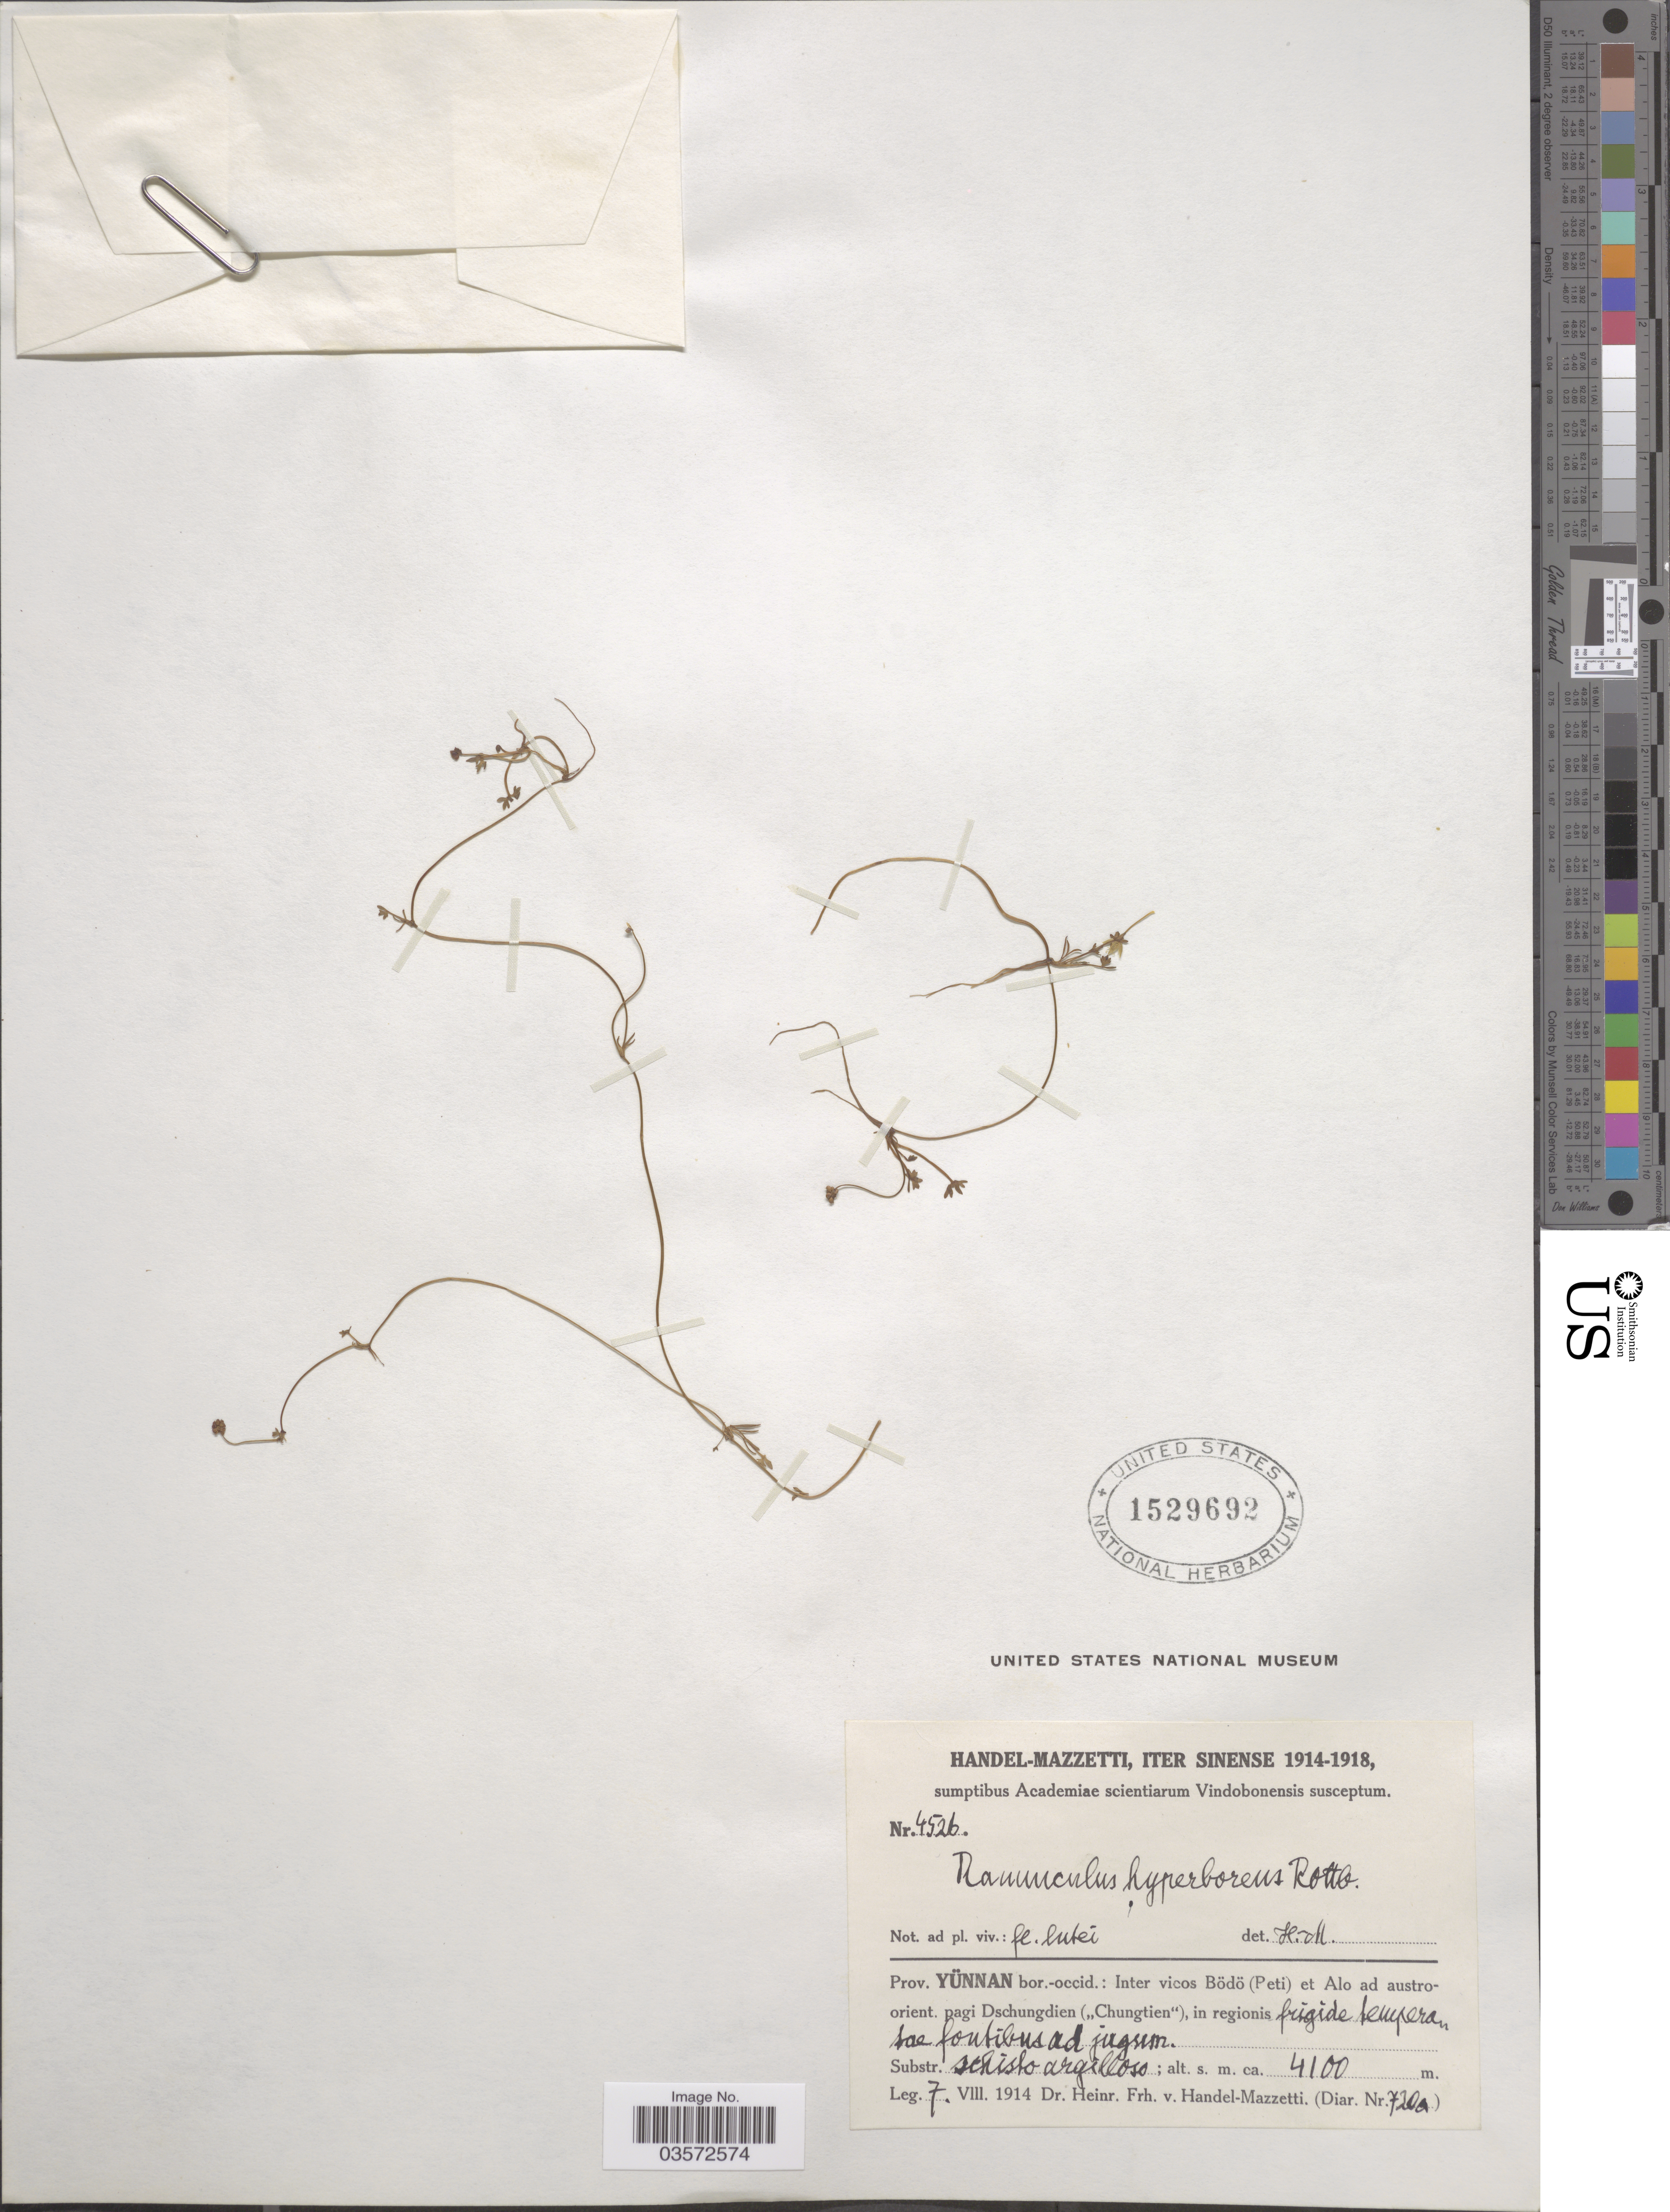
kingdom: Plantae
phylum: Tracheophyta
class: Magnoliopsida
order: Ranunculales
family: Ranunculaceae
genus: Ranunculus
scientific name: Ranunculus hyperboreus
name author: Rottb.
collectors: H. Handel-Mazzetti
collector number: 4526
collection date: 1914-08-07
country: China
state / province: Yunnan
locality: Prov. Yünnan bor.-occid. Inter vicos Bödö (peti) et Alo ad austroorient. pagi Dschungdien ("Chungtien").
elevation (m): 4100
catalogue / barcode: US 1529692